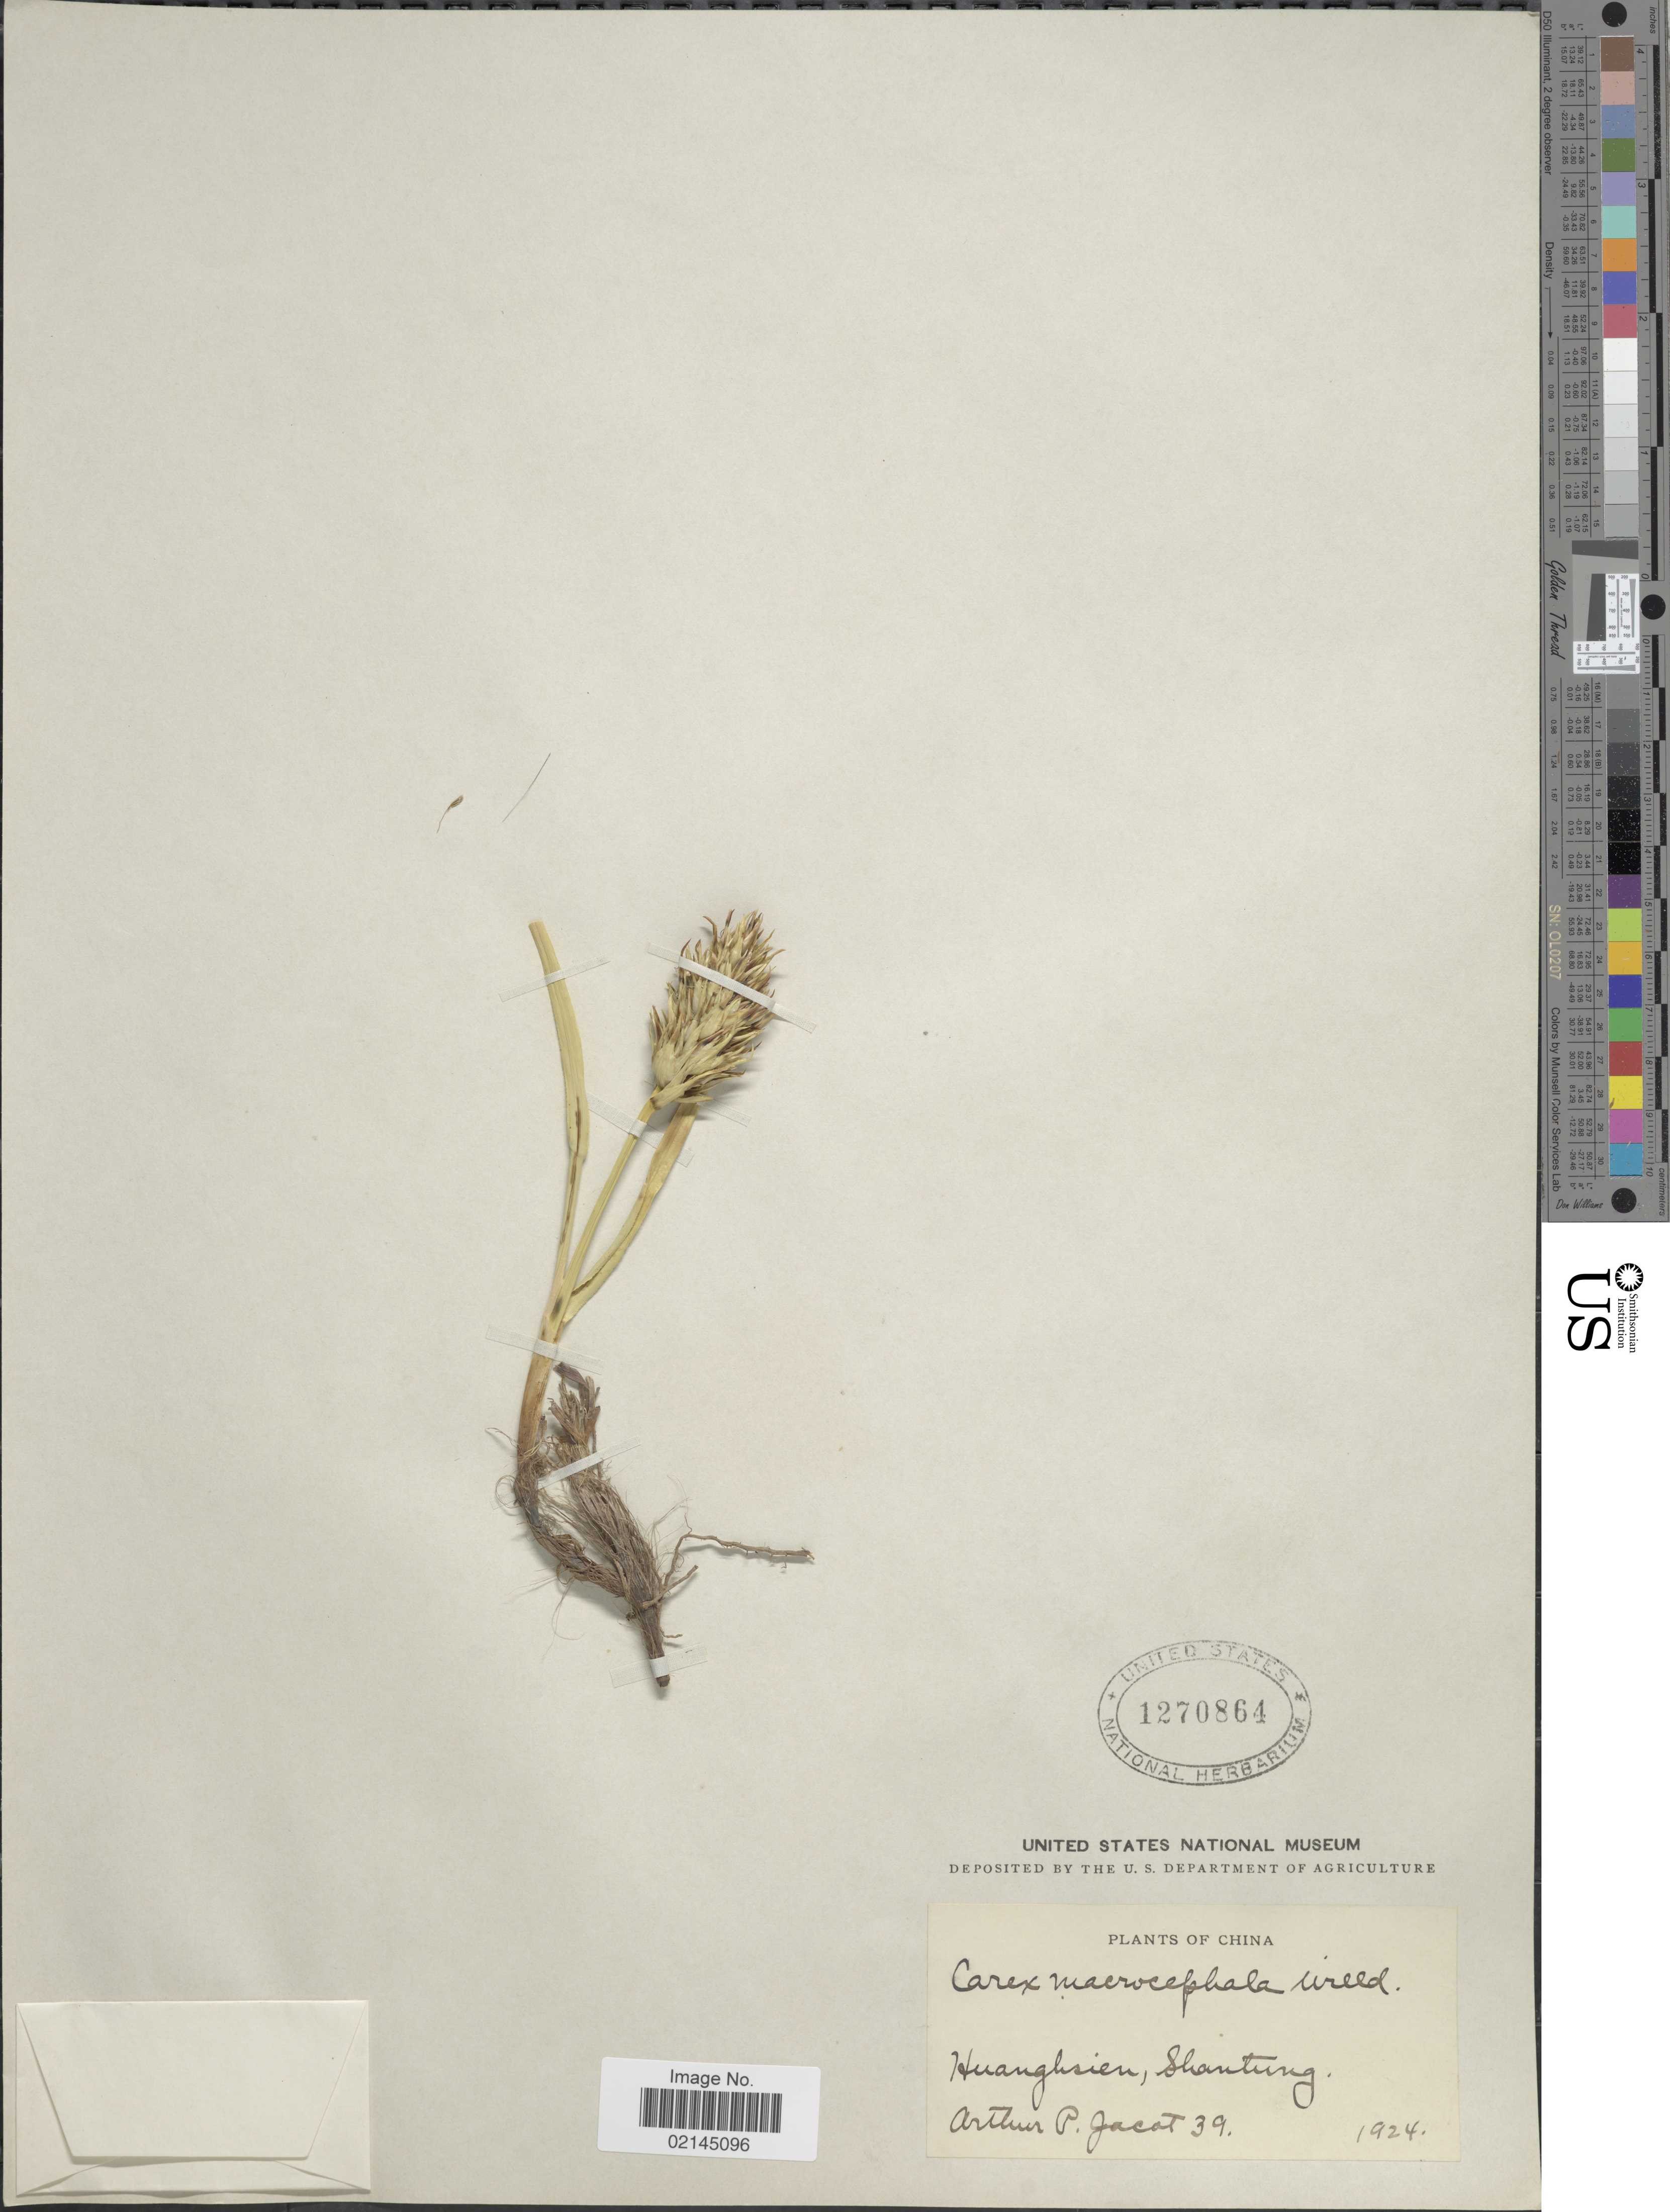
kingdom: Plantae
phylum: Tracheophyta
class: Liliopsida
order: Poales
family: Cyperaceae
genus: Carex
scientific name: Carex macrocephala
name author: Willd. ex Spreng.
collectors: A. Jacot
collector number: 39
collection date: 1924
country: China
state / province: Shandong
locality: Huangksien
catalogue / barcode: US 1270864